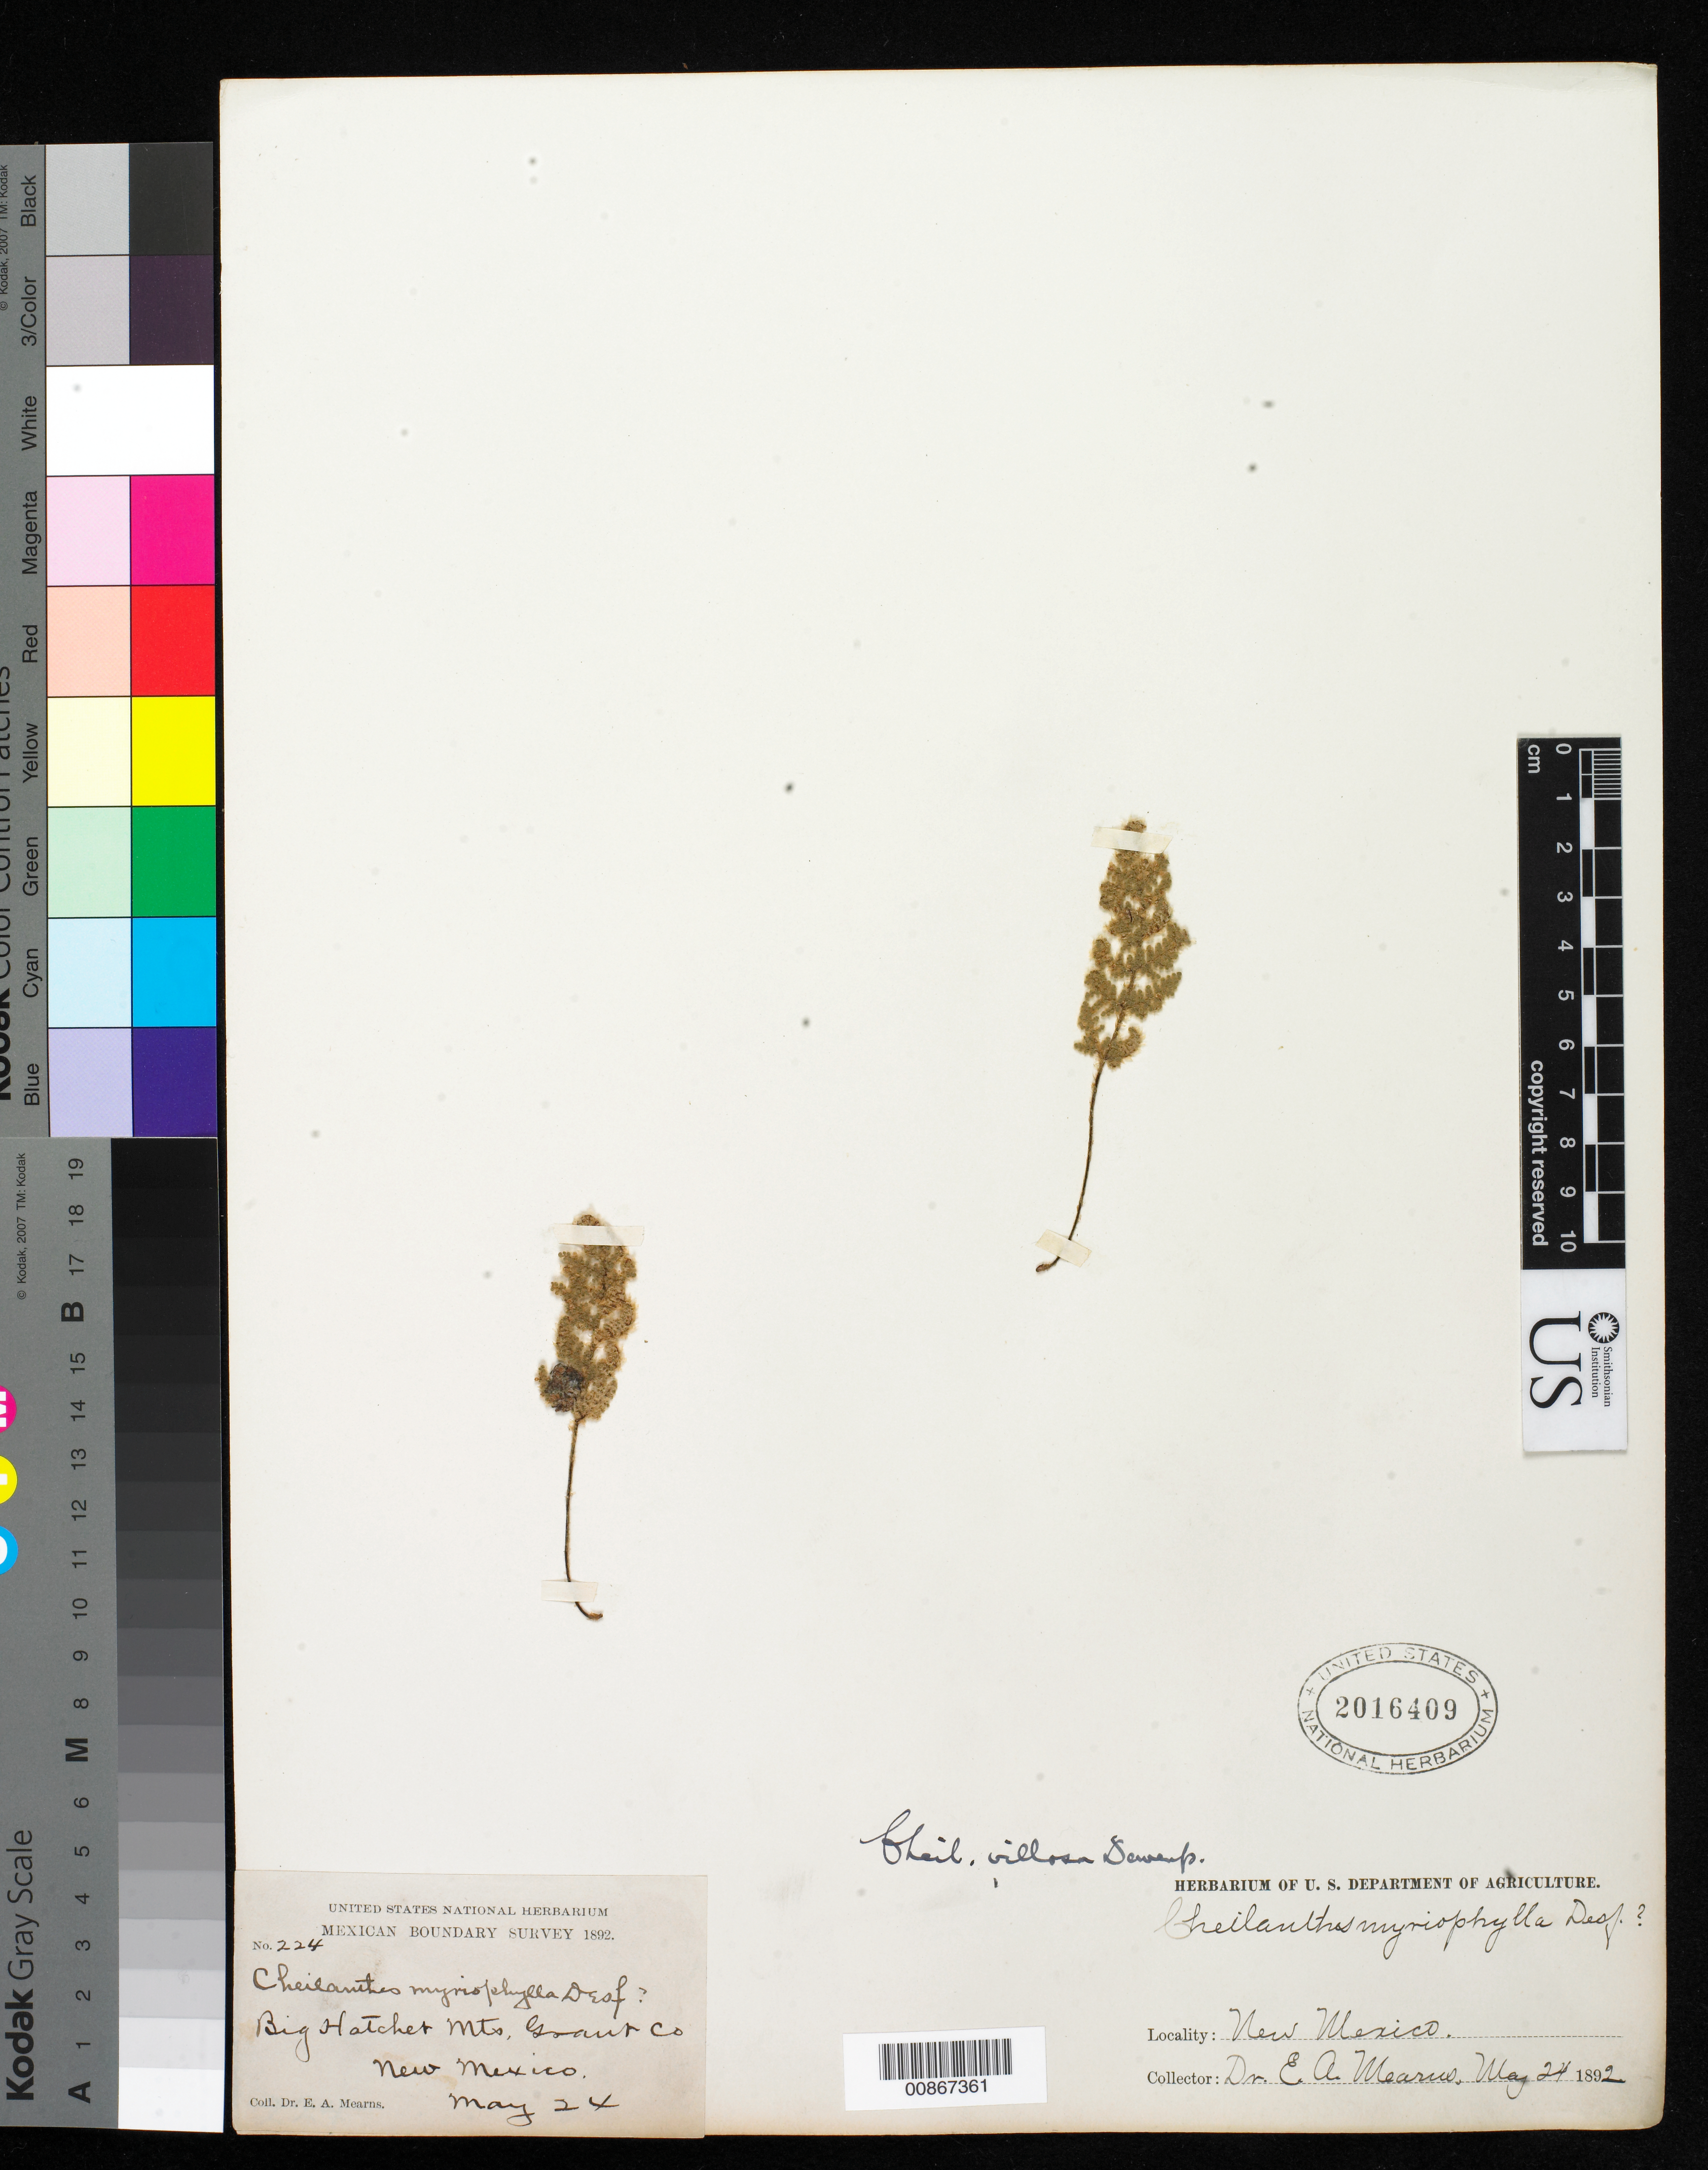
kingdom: Plantae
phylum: Tracheophyta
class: Polypodiopsida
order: Polypodiales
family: Pteridaceae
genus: Myriopteris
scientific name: Myriopteris myriophylla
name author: (Desv.) J. Sm.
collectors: E. A. Mearns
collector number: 224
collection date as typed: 24 May 1892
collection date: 1892-05-24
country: United States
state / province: New Mexico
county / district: Grant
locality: Big Hatchet Mts., Grant County, New Mexico.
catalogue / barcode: US 2016409